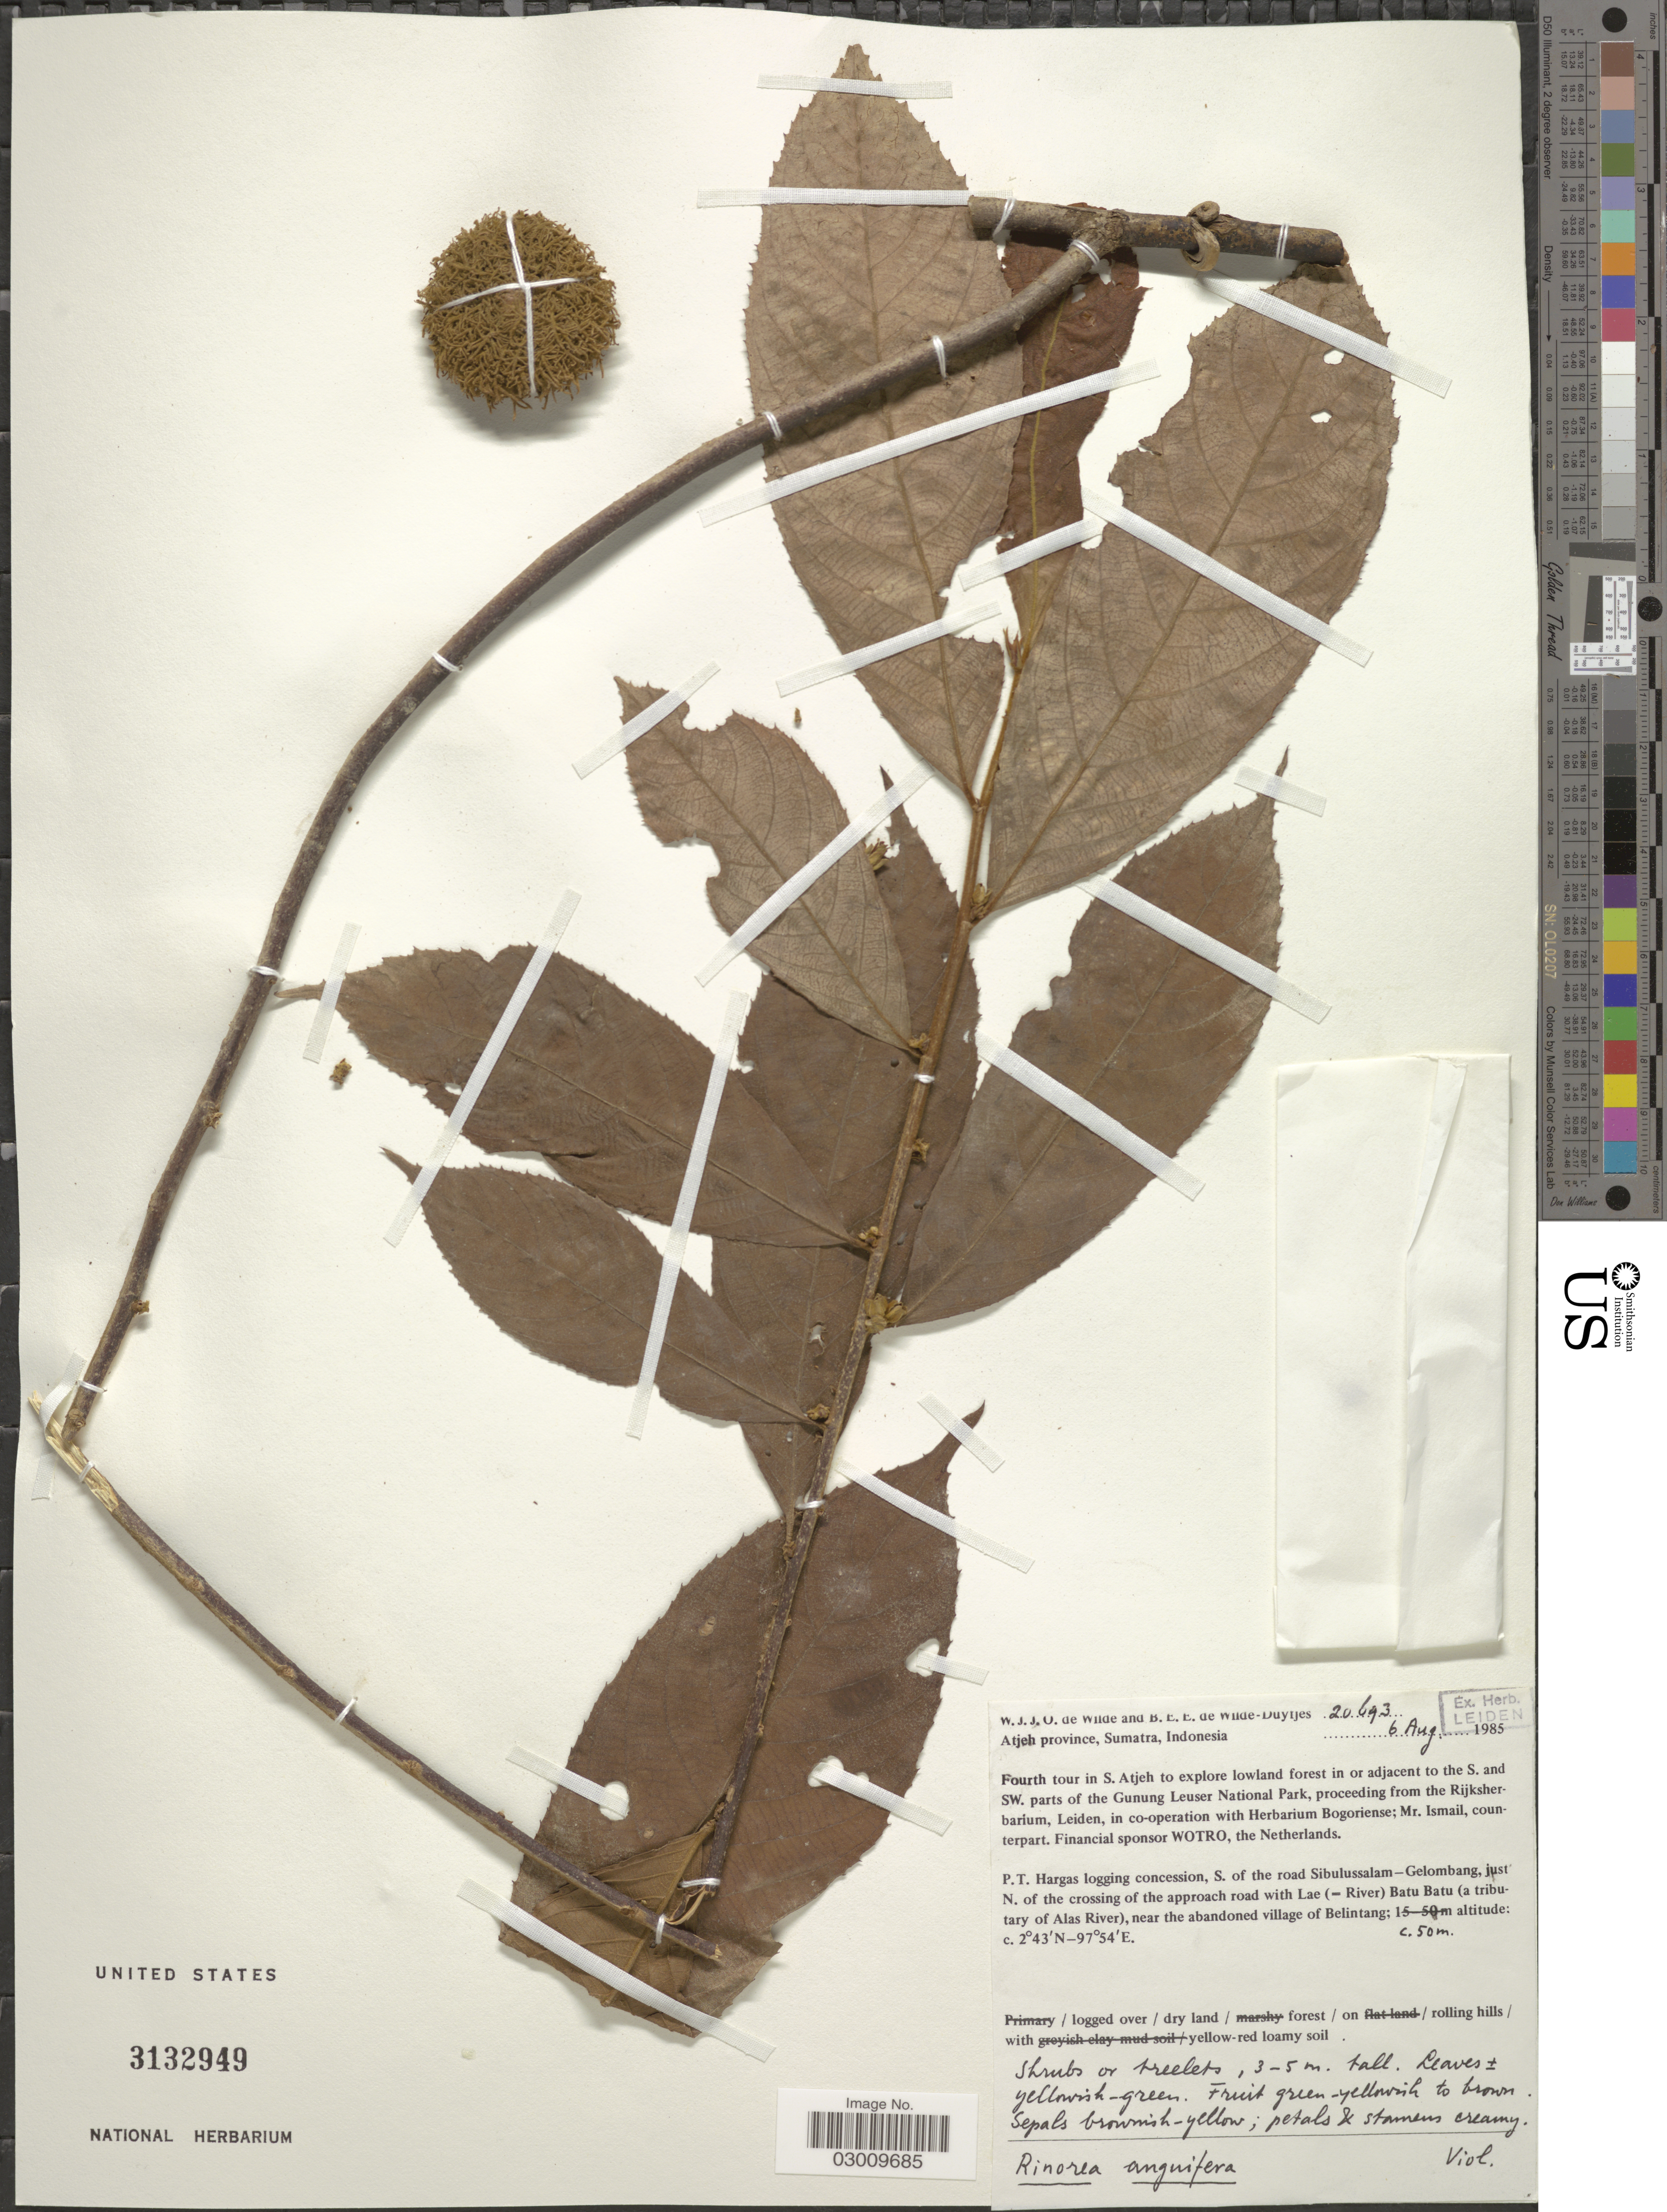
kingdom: Plantae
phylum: Tracheophyta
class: Magnoliopsida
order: Malpighiales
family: Violaceae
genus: Rinorea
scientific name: Rinorea anguifera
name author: Kuntze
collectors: W. J. de Wilde & B. E. de Wilde-Duyfjes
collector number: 20693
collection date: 1985-08-06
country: Indonesia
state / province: Sumatra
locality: Atjeh Province. P.T. Hargas logging concession, S of the road Sibulussalam-Gelombanh, just N. of the crossing of the approach road with Lae (=River) Batu Batu (a tributary of Alas River), near the abandoned village of Belintang.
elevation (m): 50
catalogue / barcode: US 3132949